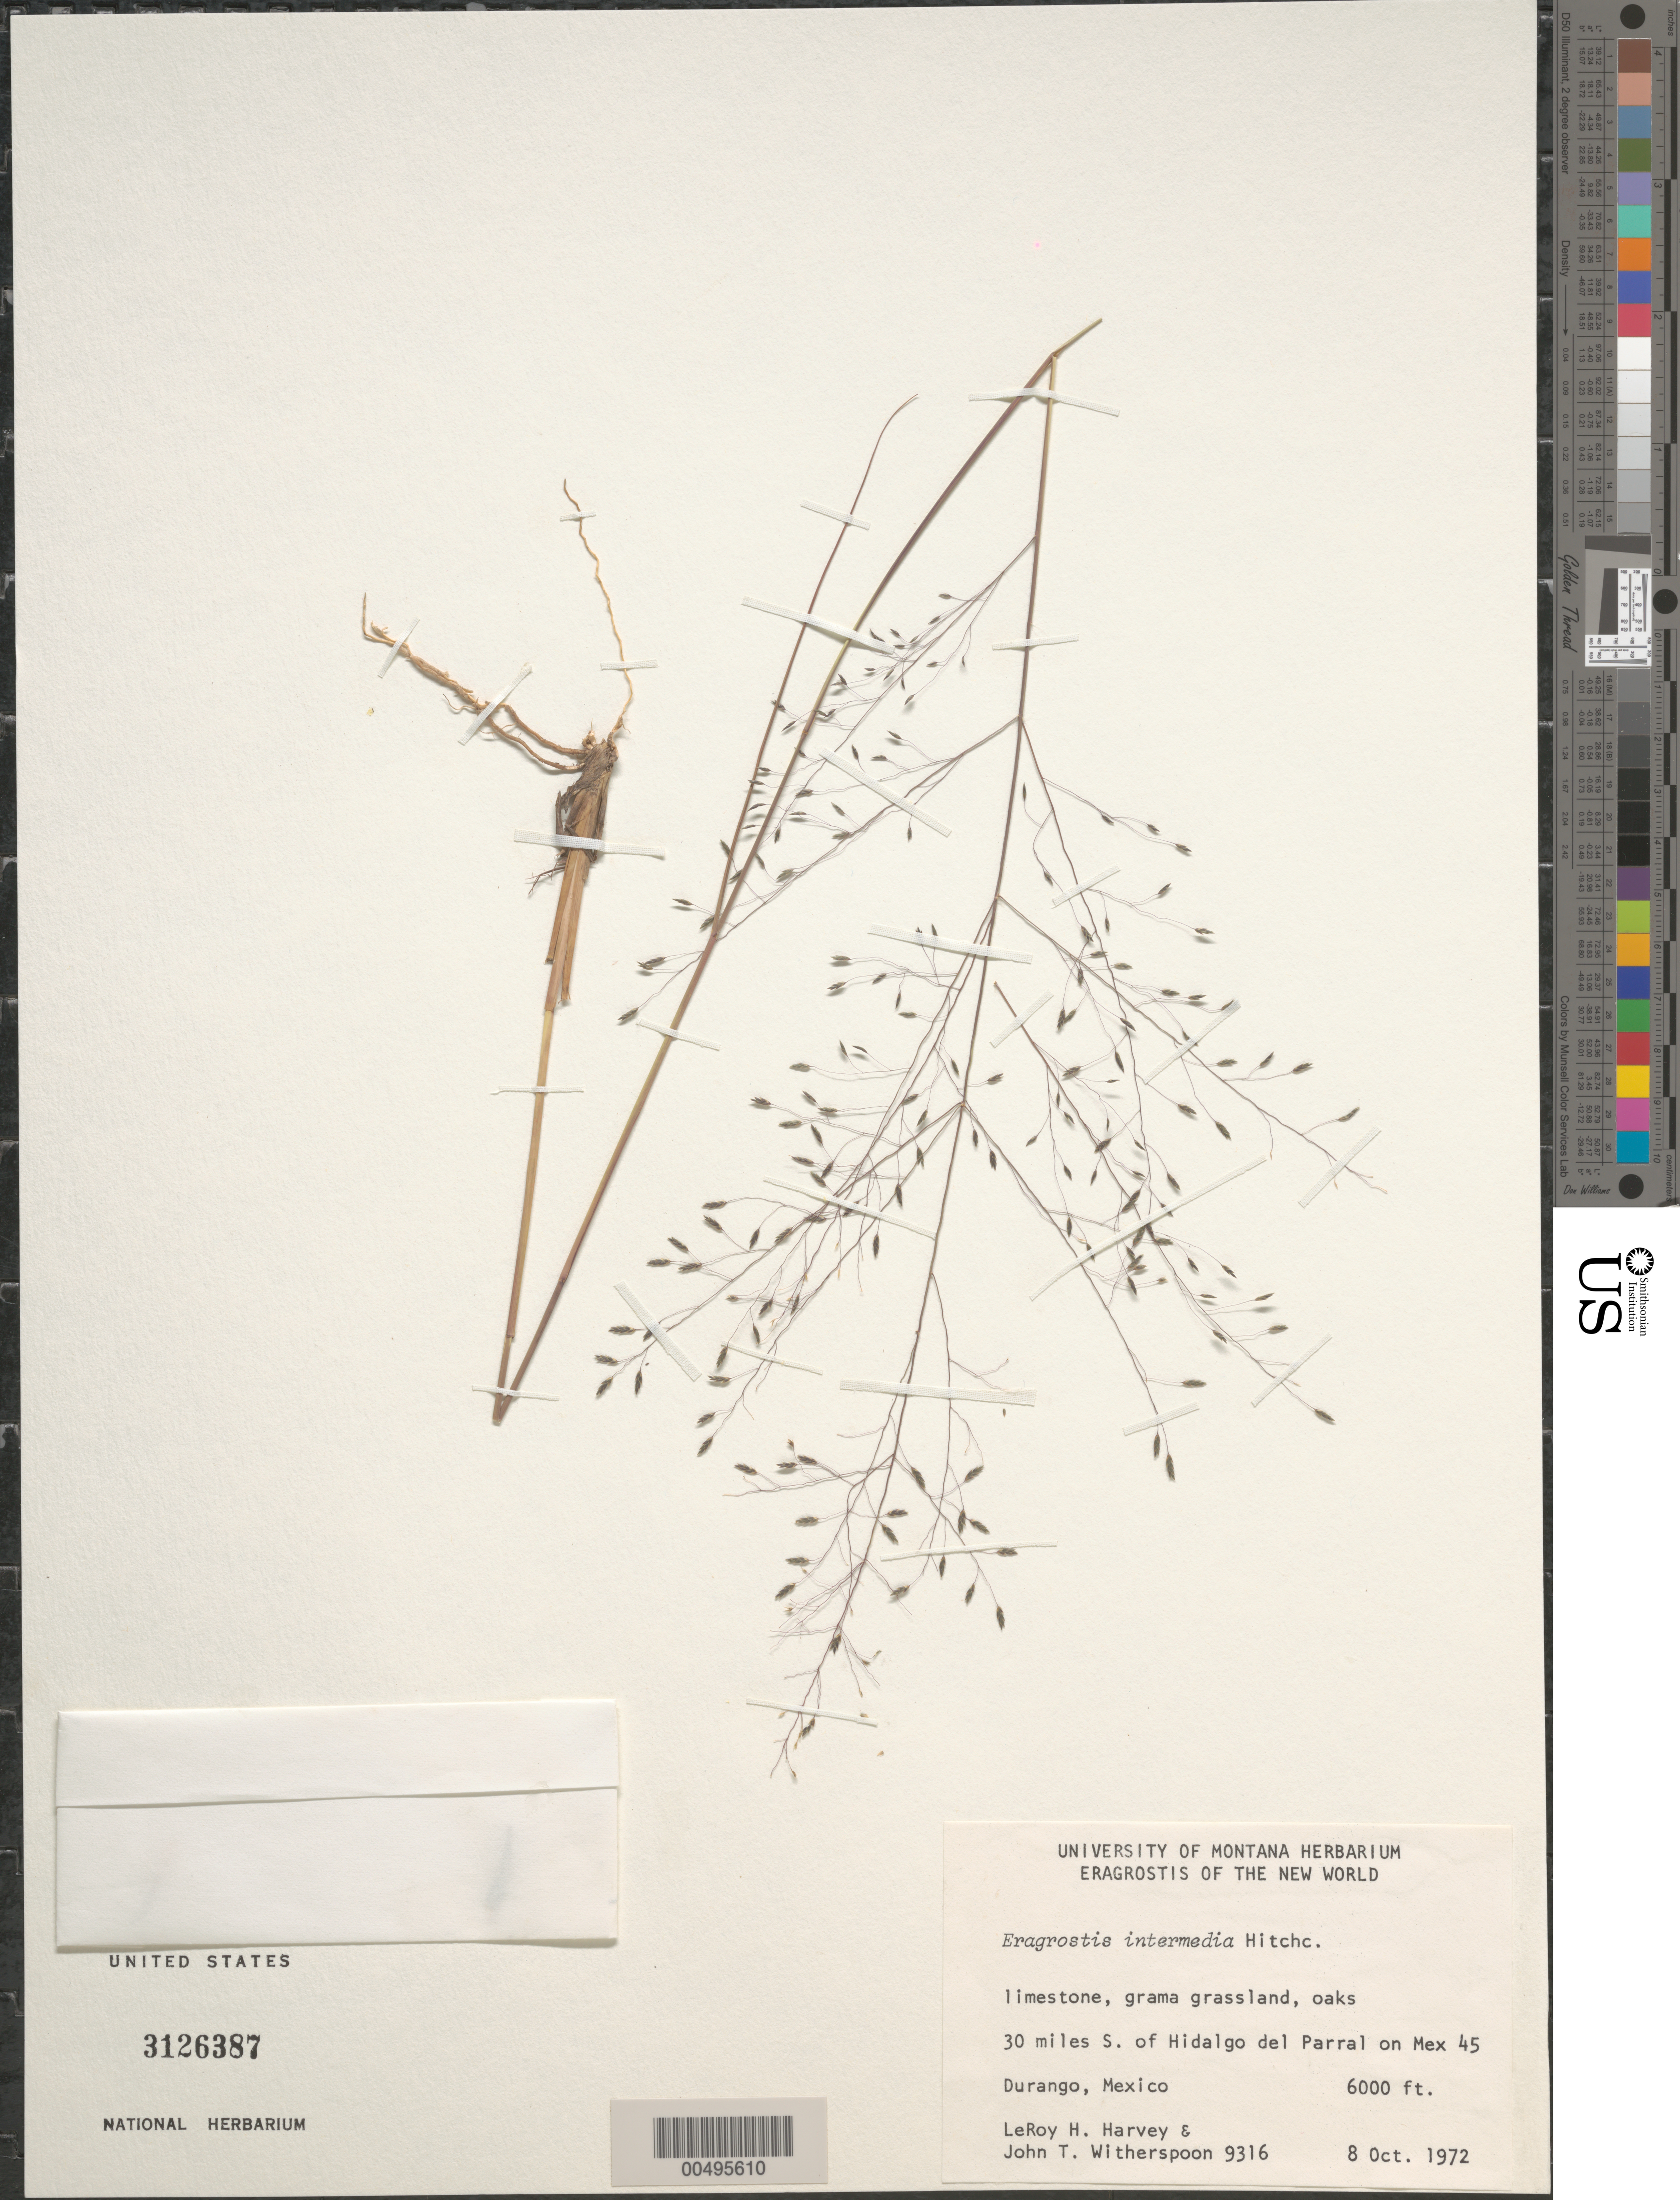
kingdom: Plantae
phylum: Tracheophyta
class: Liliopsida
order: Poales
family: Poaceae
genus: Eragrostis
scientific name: Eragrostis intermedia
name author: Hitchc.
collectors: L. H. Harvey & J. Witherspoon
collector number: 9316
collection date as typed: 8 Oct 1972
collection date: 1972-10-08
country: Mexico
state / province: Durango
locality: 30 mi S of Hidalgo del Parral on Mex 45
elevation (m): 1829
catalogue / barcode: US 3126387